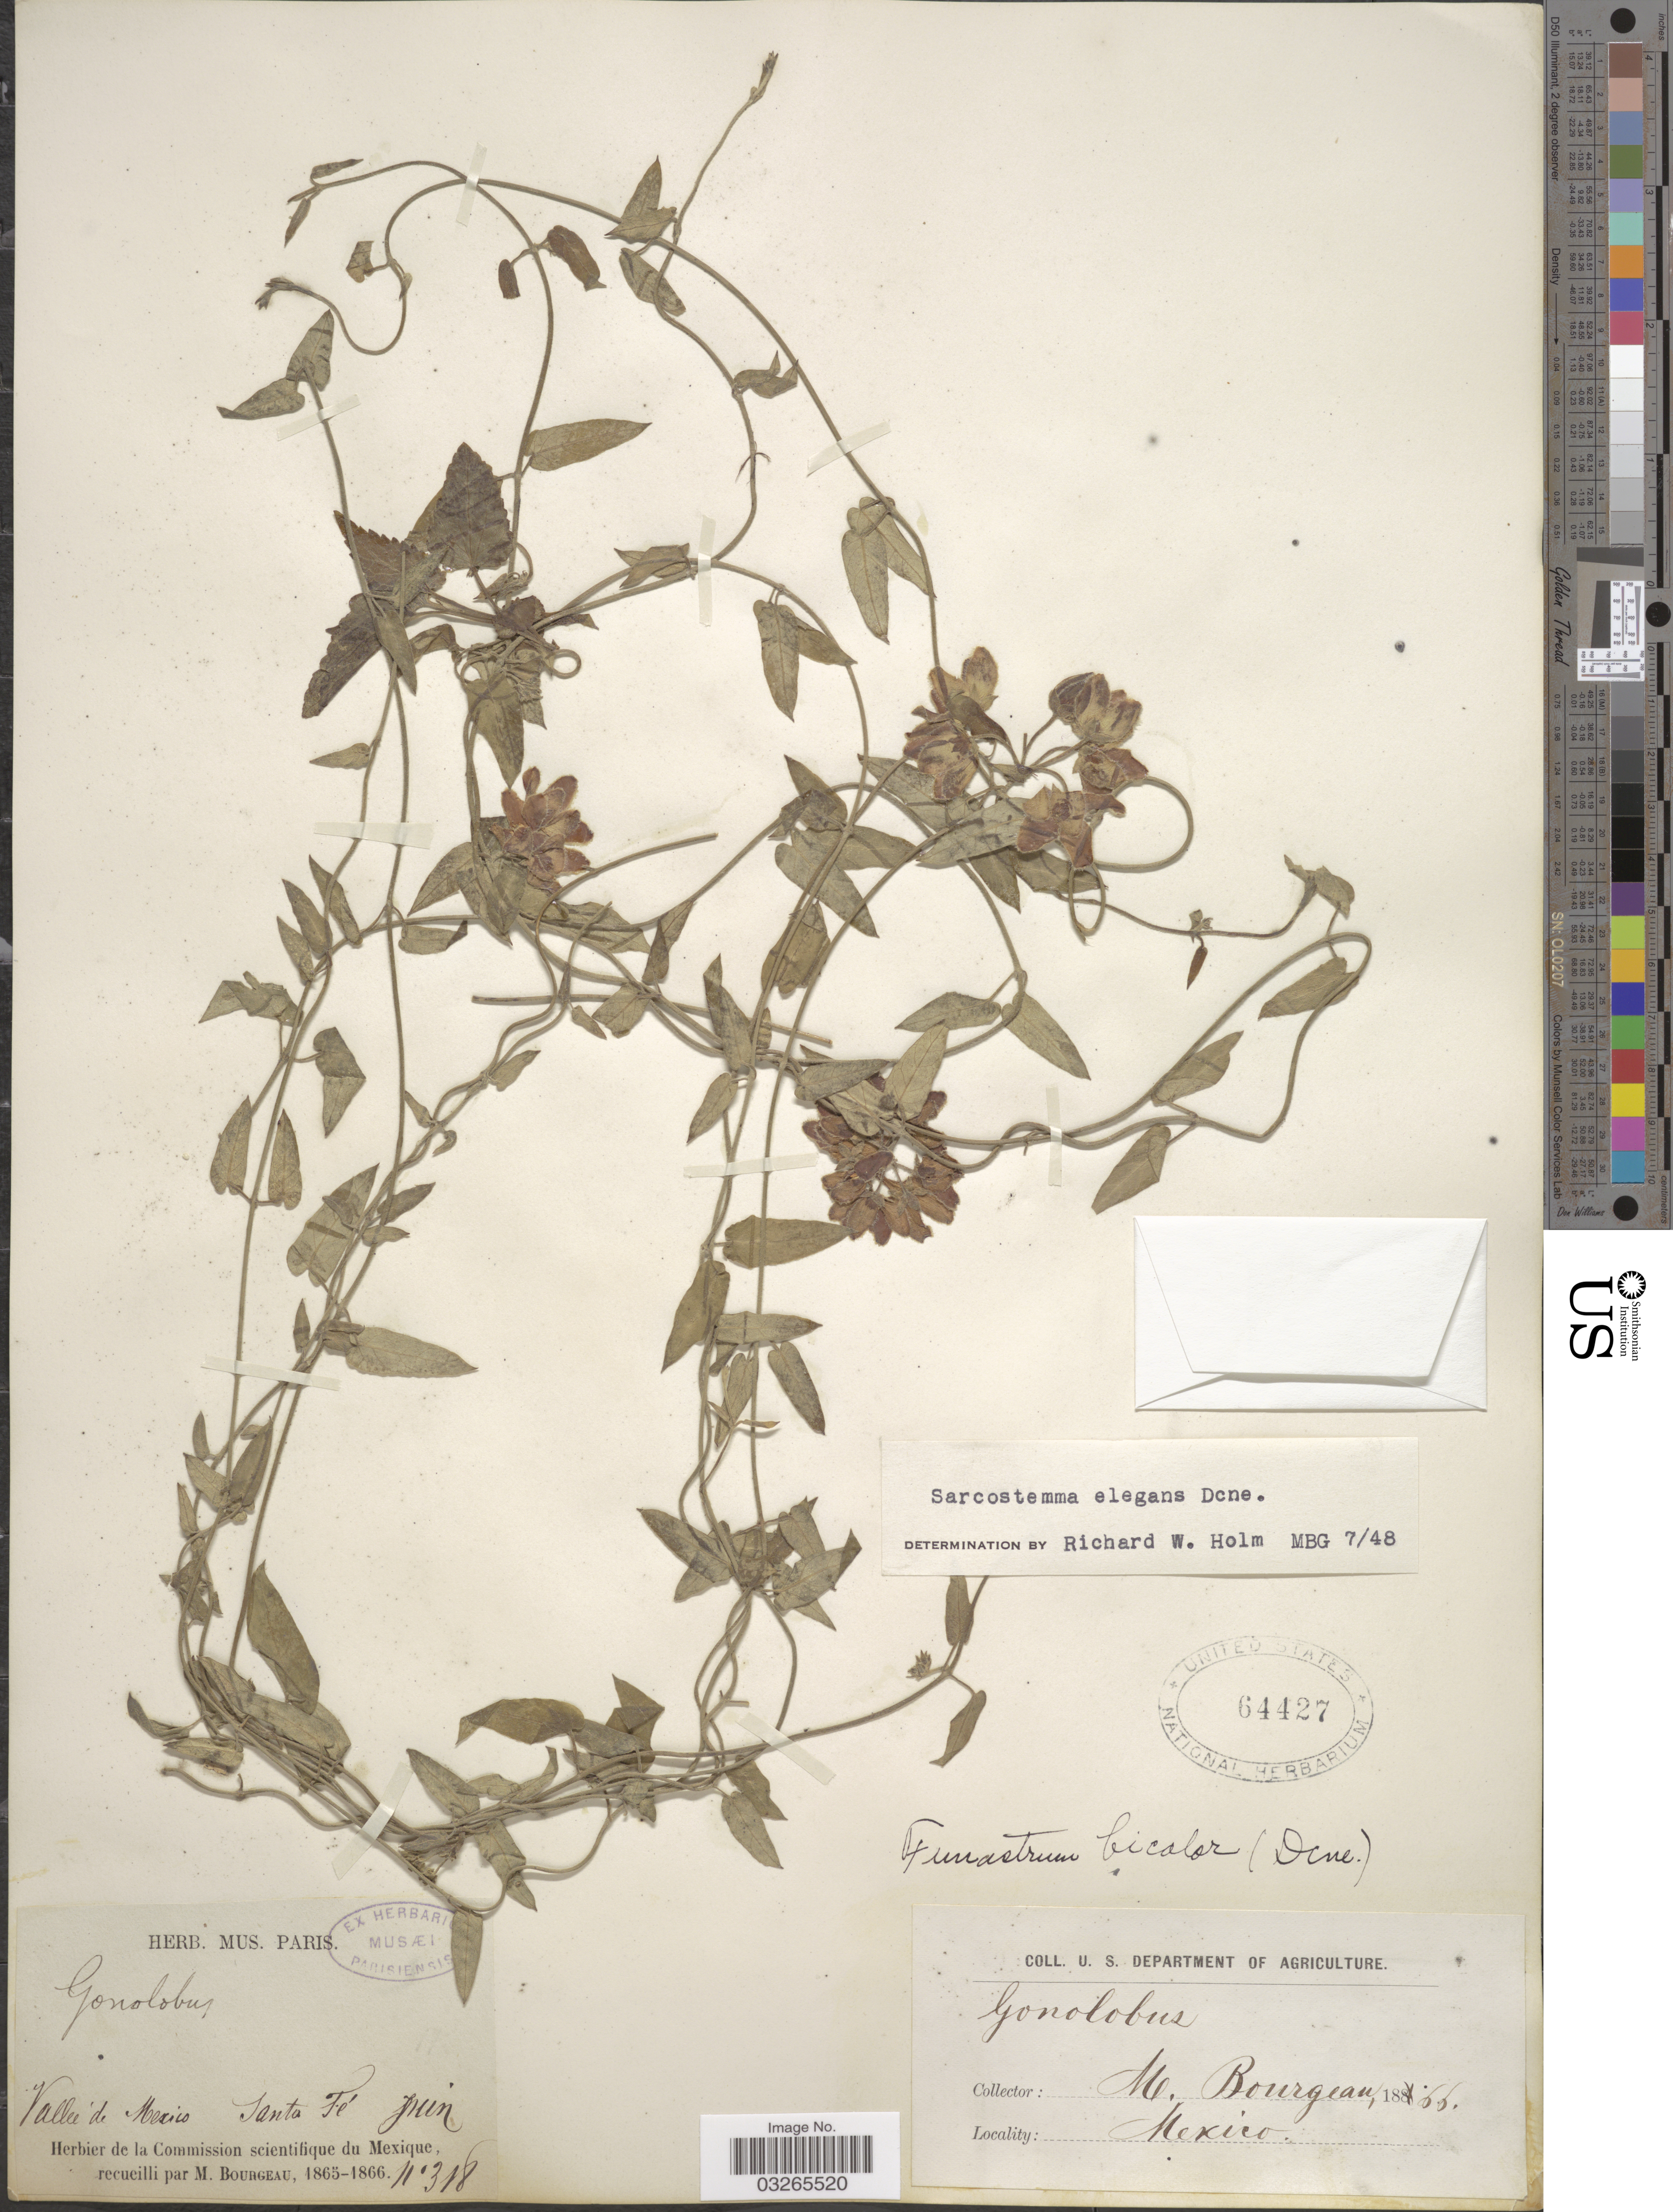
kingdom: Plantae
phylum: Tracheophyta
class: Magnoliopsida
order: Gentianales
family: Apocynaceae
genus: Sarcostemma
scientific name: Sarcostemma elegans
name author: Decne.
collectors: M. Bourgeau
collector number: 318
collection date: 1866-06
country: Mexico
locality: Vallée de Mexico, Santa Fé.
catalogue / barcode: US 64427